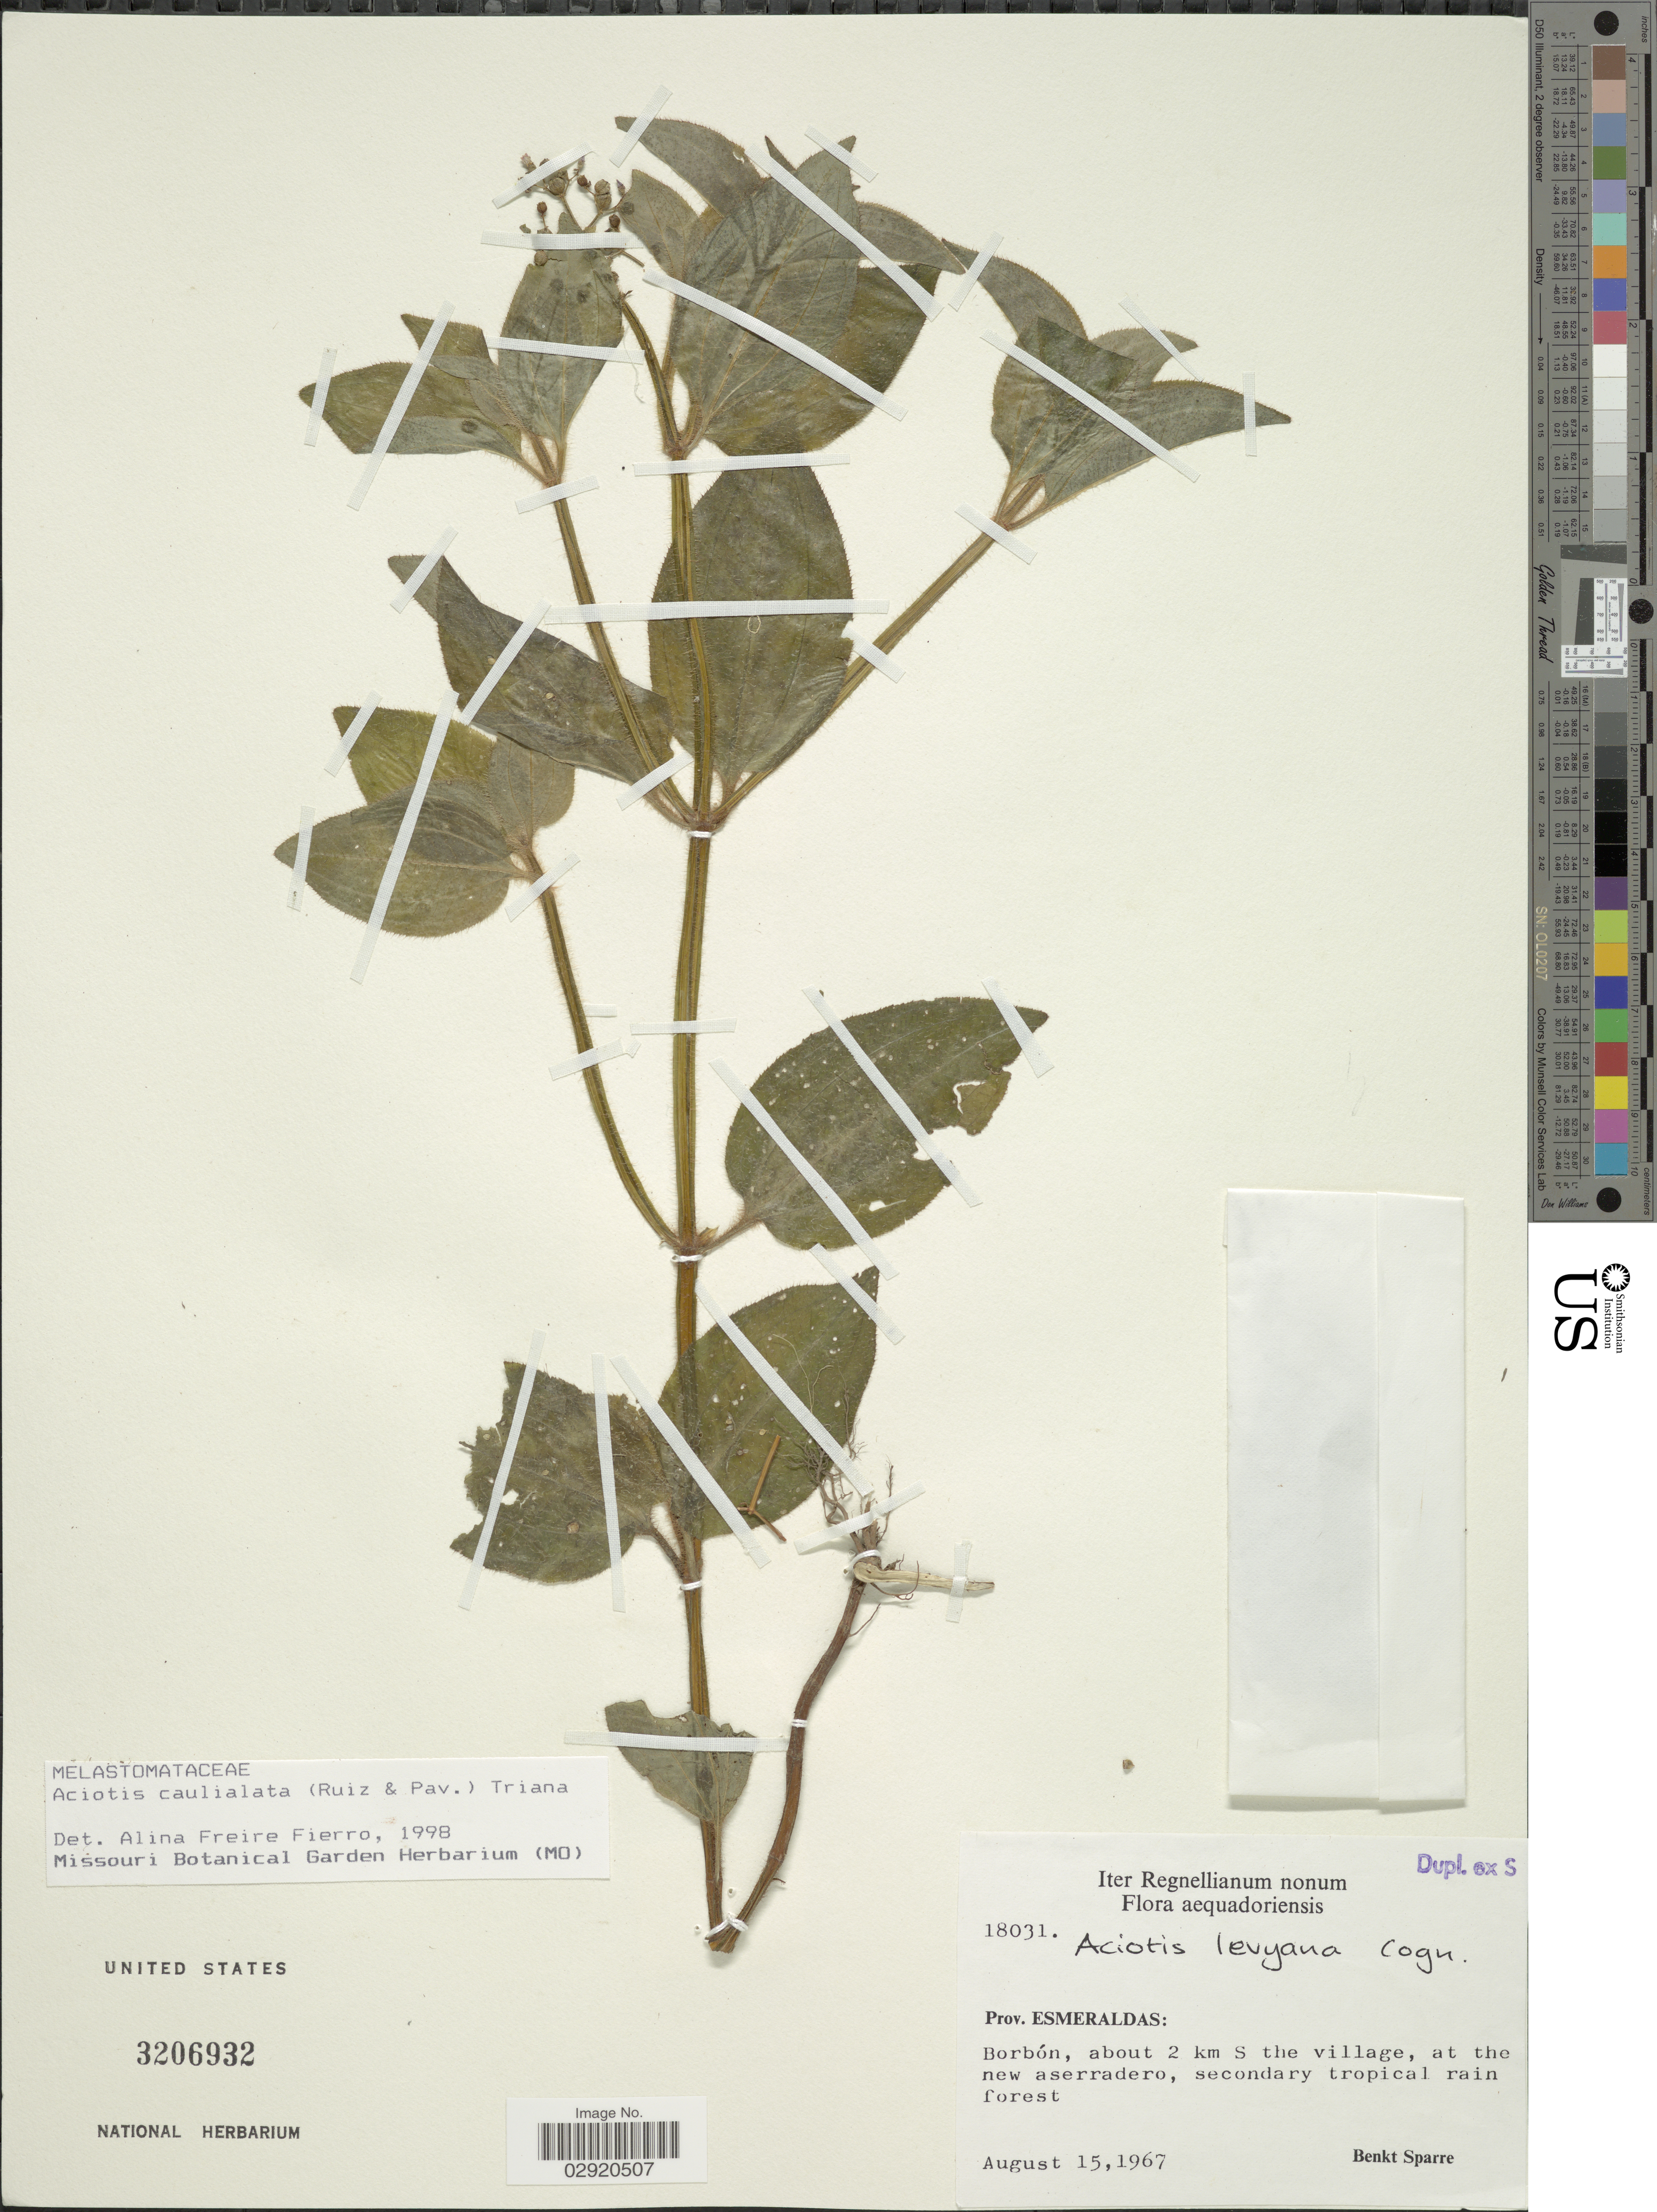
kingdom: Plantae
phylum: Tracheophyta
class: Magnoliopsida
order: Myrtales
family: Melastomataceae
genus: Aciotis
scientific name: Aciotis rubricaulis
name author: (Mart. ex DC.) Triana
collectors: B. Sparre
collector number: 18031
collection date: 1967-08-15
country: Ecuador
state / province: Esmeraldas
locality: Borbón, about 2 km S the village, at the new aserradero.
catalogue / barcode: US 3206932